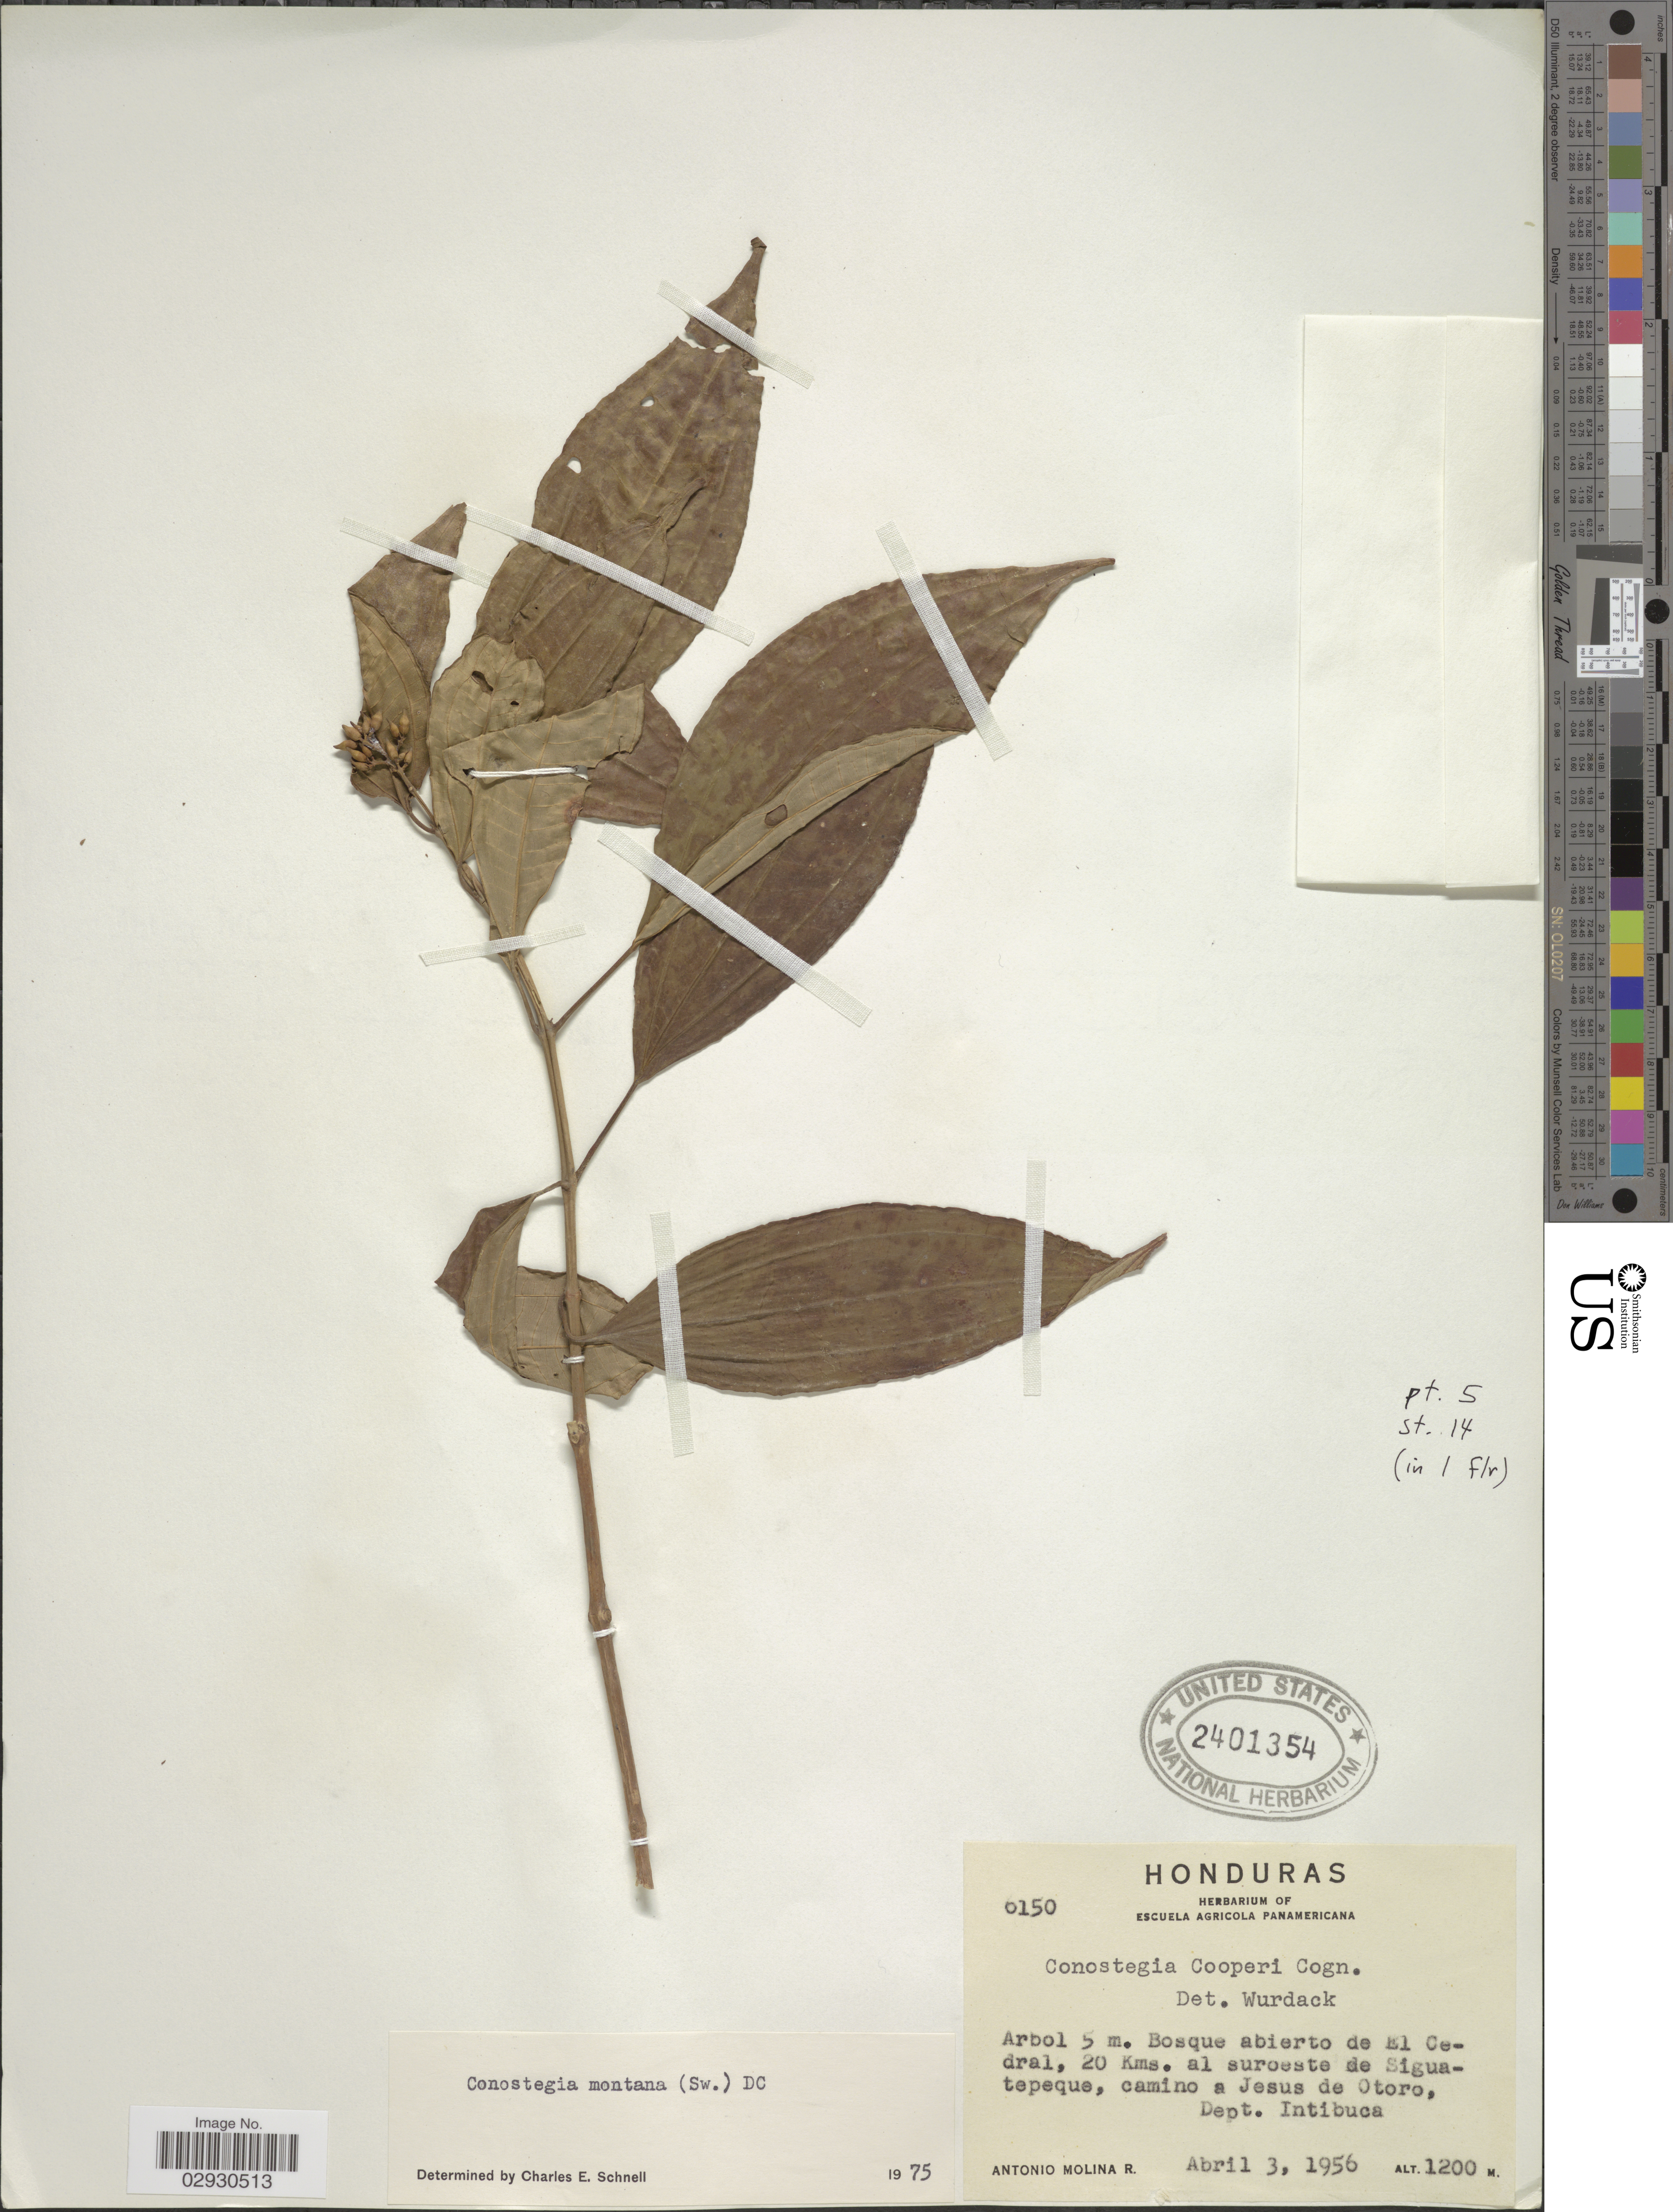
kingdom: Plantae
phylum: Tracheophyta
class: Magnoliopsida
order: Myrtales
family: Melastomataceae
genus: Conostegia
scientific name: Conostegia montana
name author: (Sw.) D. Don ex DC.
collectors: A. Molina R.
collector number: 6150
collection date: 1956-04-03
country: Honduras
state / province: Intibuca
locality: Bosque abierto de El Cedral, 20 Kms. al suroeste de Siguatepeque, camino a Jesus de Otoro, Dept. Intibuca.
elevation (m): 1200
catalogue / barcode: US 2401354